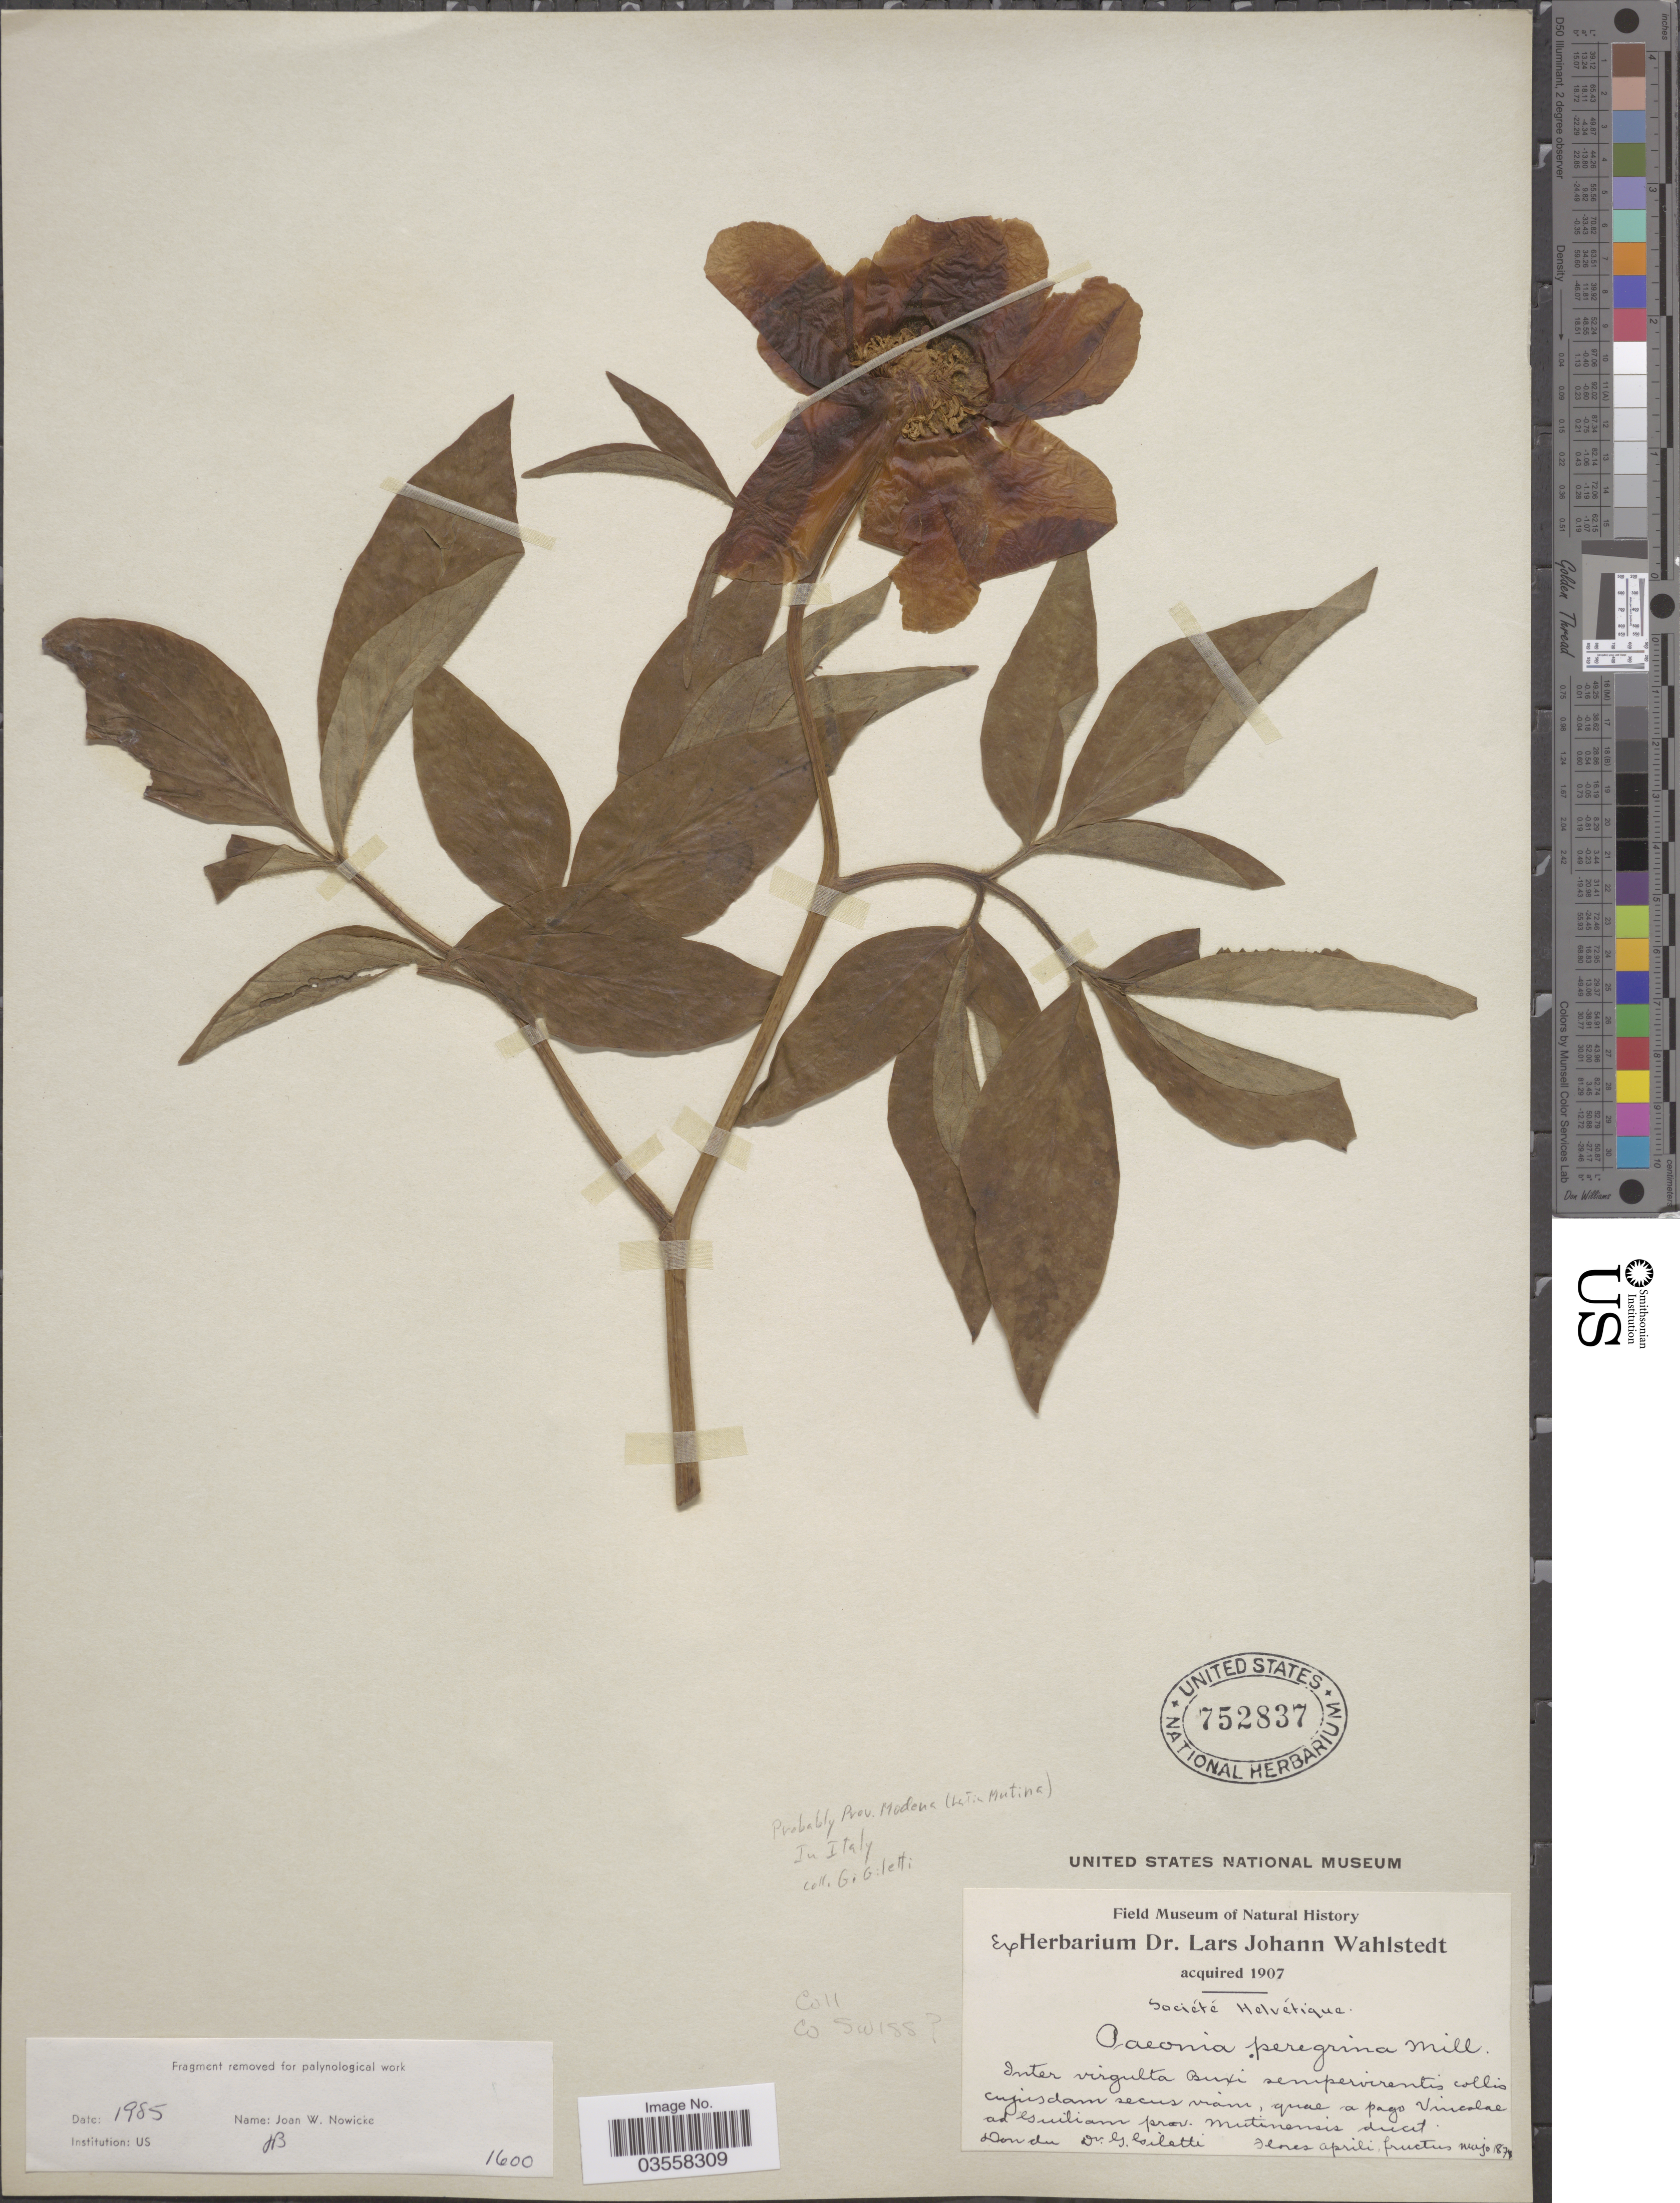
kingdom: Plantae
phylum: Tracheophyta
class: Magnoliopsida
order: Saxifragales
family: Paeoniaceae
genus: Paeonia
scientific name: Paeonia officinalis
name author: L.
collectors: G. Giletti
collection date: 1877-04/1877-05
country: Switzerland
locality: Société Helvétique. Inter virgulta Buxi sempervirentis collis cujusdam secus viam, quae a pago Vincolae ad Guiliam prov. Mutinensis ducit.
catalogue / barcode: US 752837